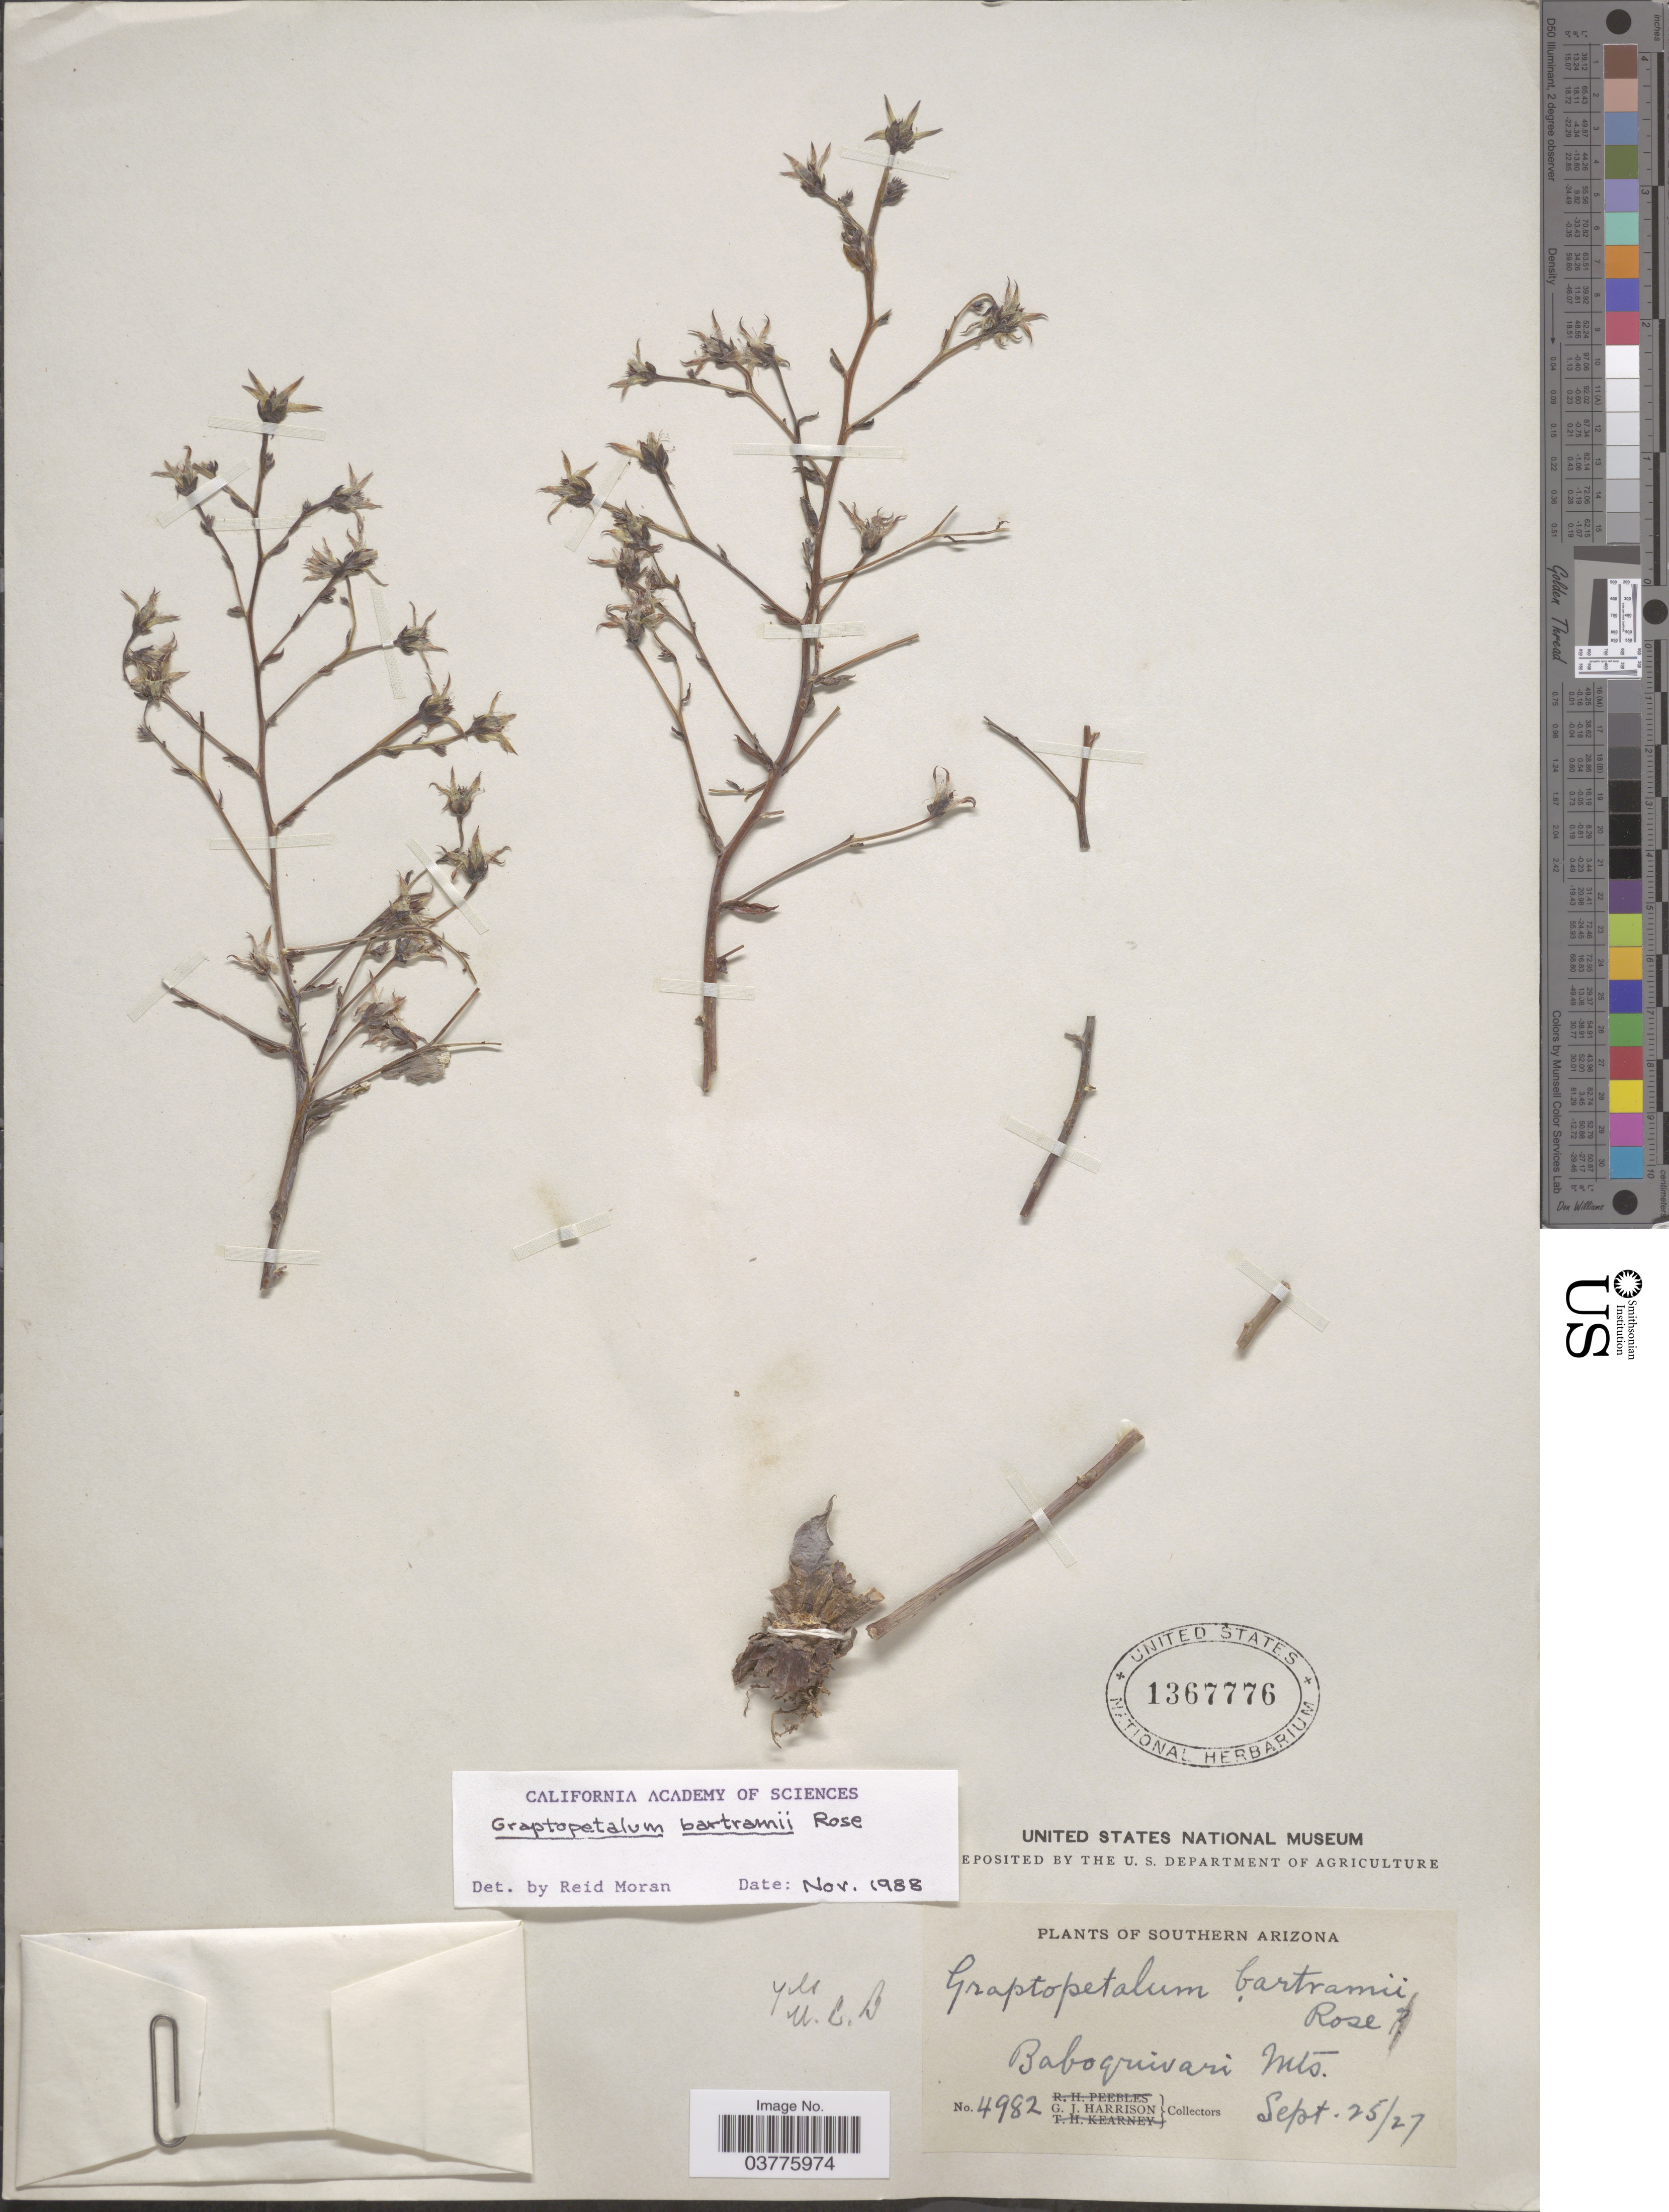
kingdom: Plantae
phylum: Tracheophyta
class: Magnoliopsida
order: Saxifragales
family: Crassulaceae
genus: Graptopetalum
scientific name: Graptopetalum bartramii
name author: Rose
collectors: G. J. Harrison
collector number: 4982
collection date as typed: Transcribed d/m/y: 25/9/27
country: United States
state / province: Arizona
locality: Southern Arizona. Baboquivari Mts.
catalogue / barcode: US 1367776